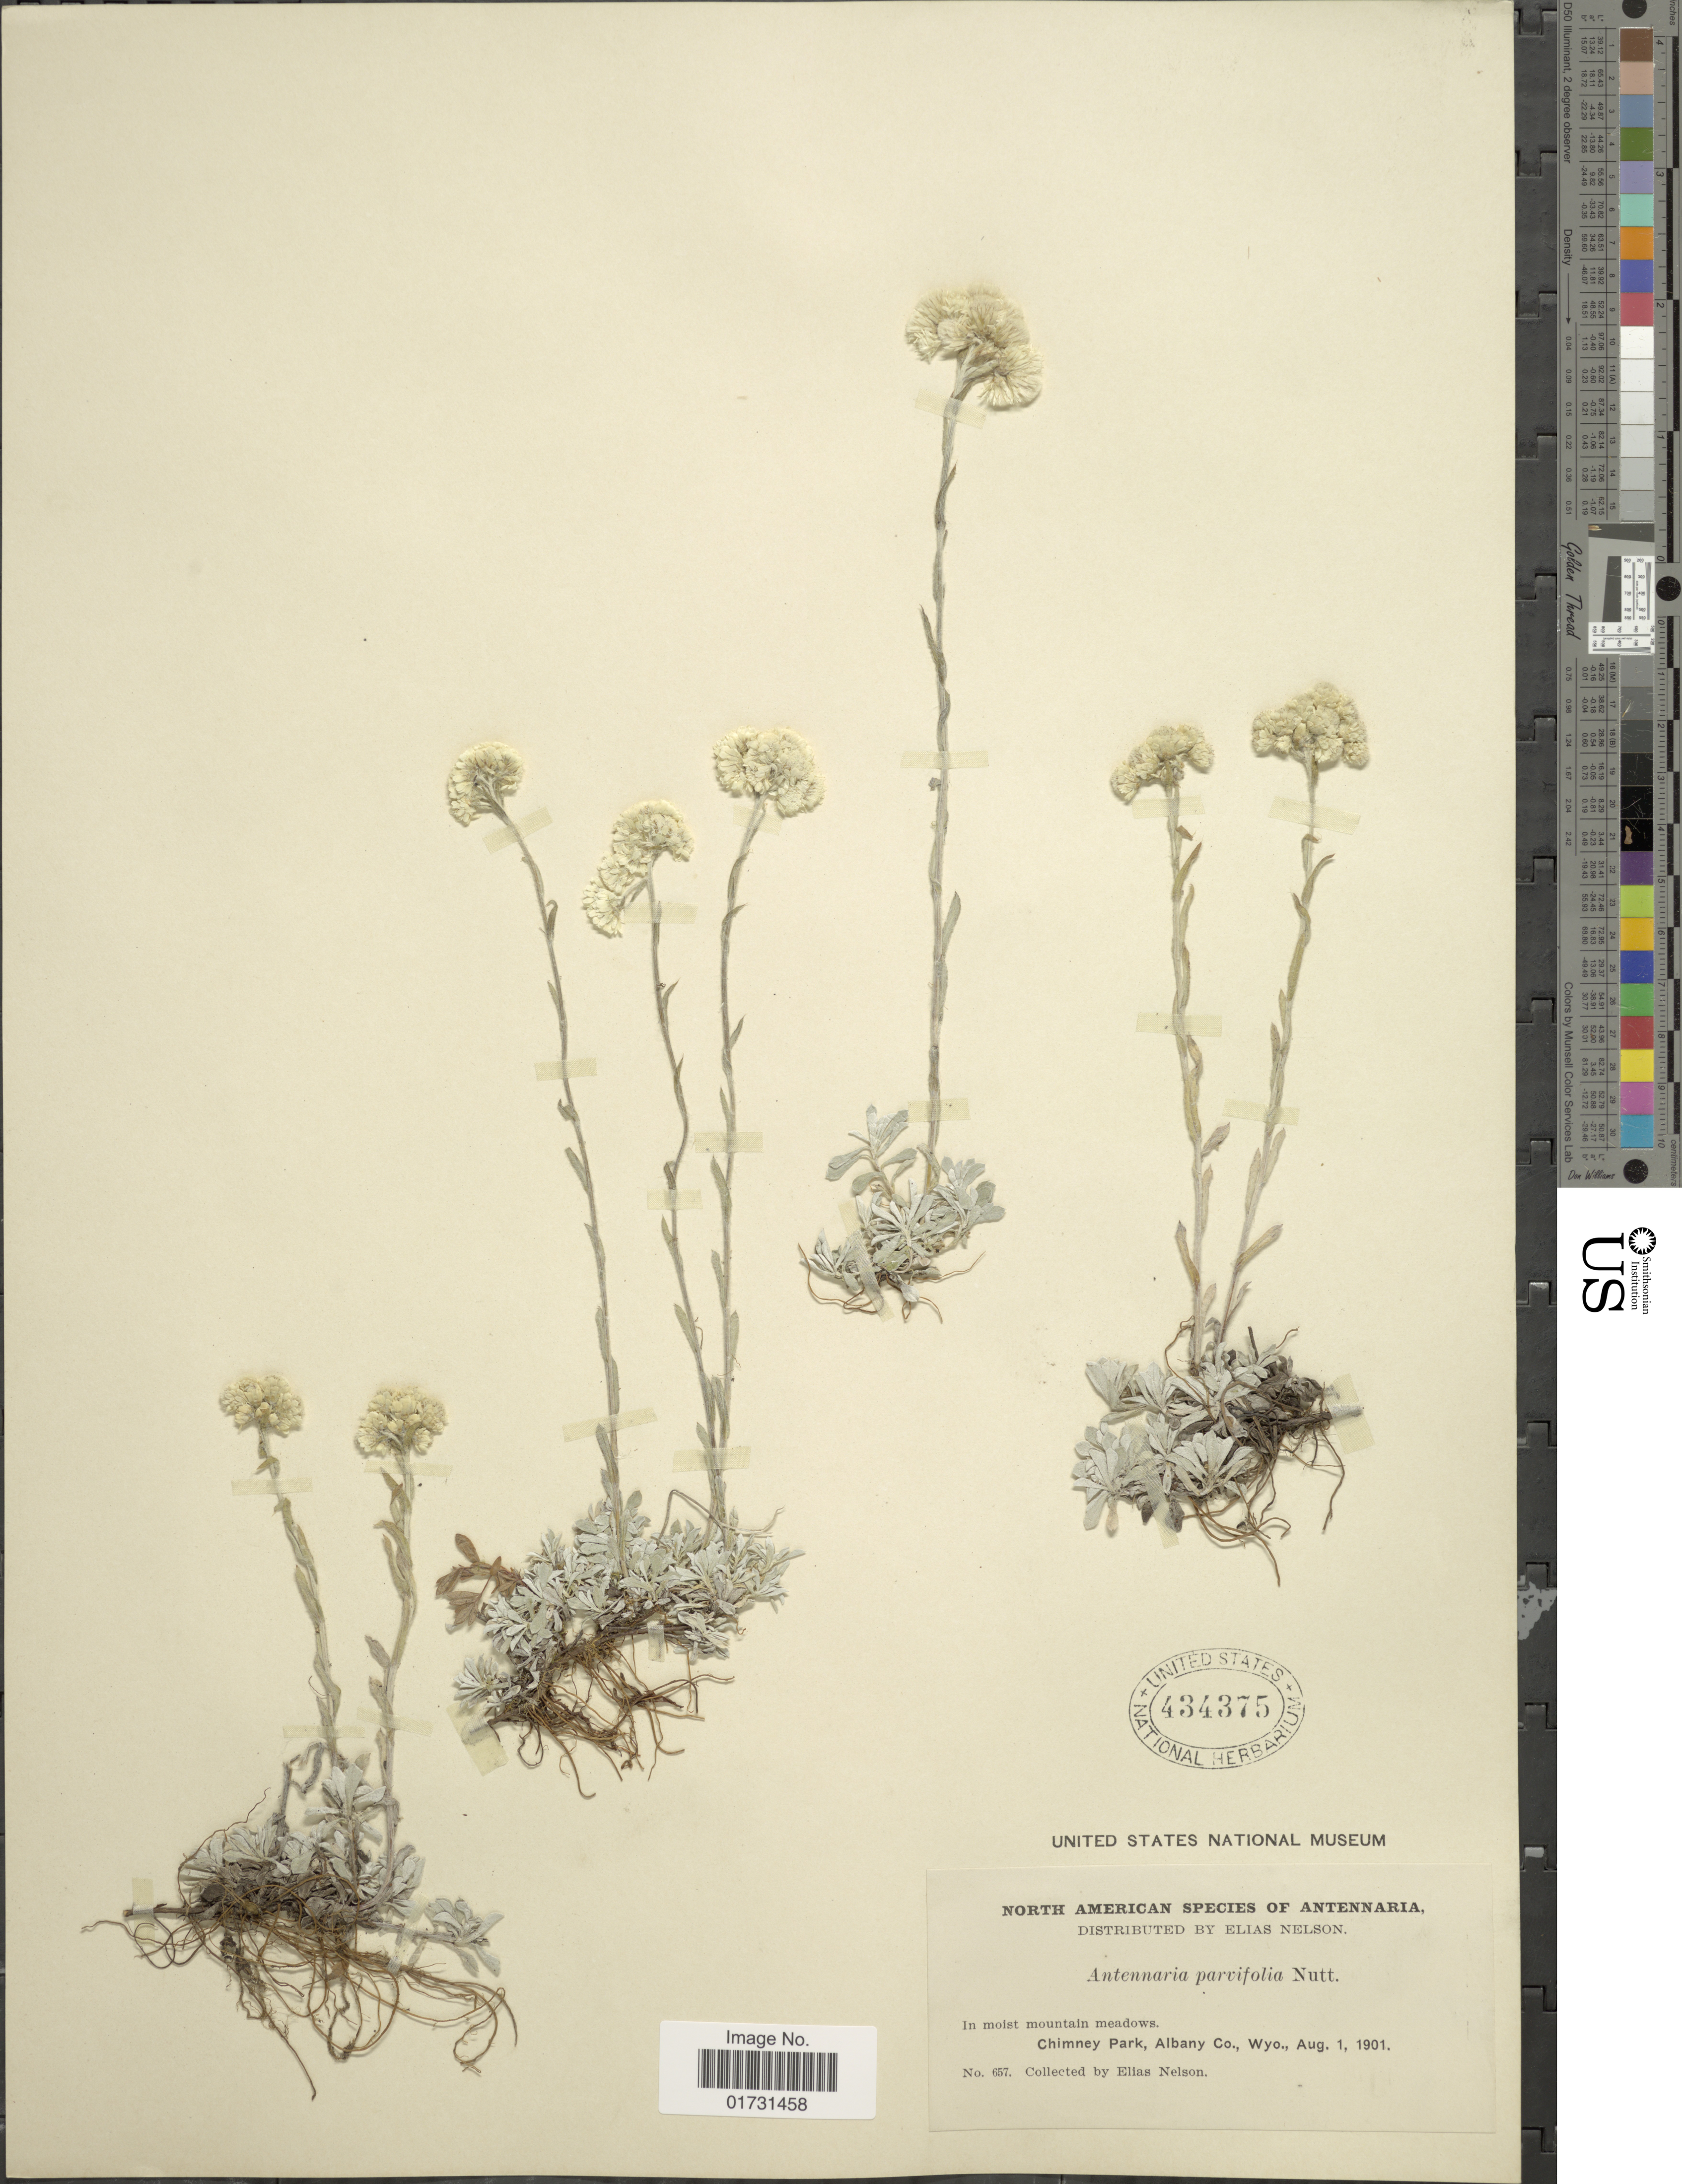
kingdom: Plantae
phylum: Tracheophyta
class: Magnoliopsida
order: Asterales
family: Asteraceae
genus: Antennaria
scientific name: Antennaria microphylla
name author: Rydb.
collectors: E. Nelson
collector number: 657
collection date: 1901-08-01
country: United States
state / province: Wyoming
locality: Chimney Park, Albany Co.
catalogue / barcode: US 434375